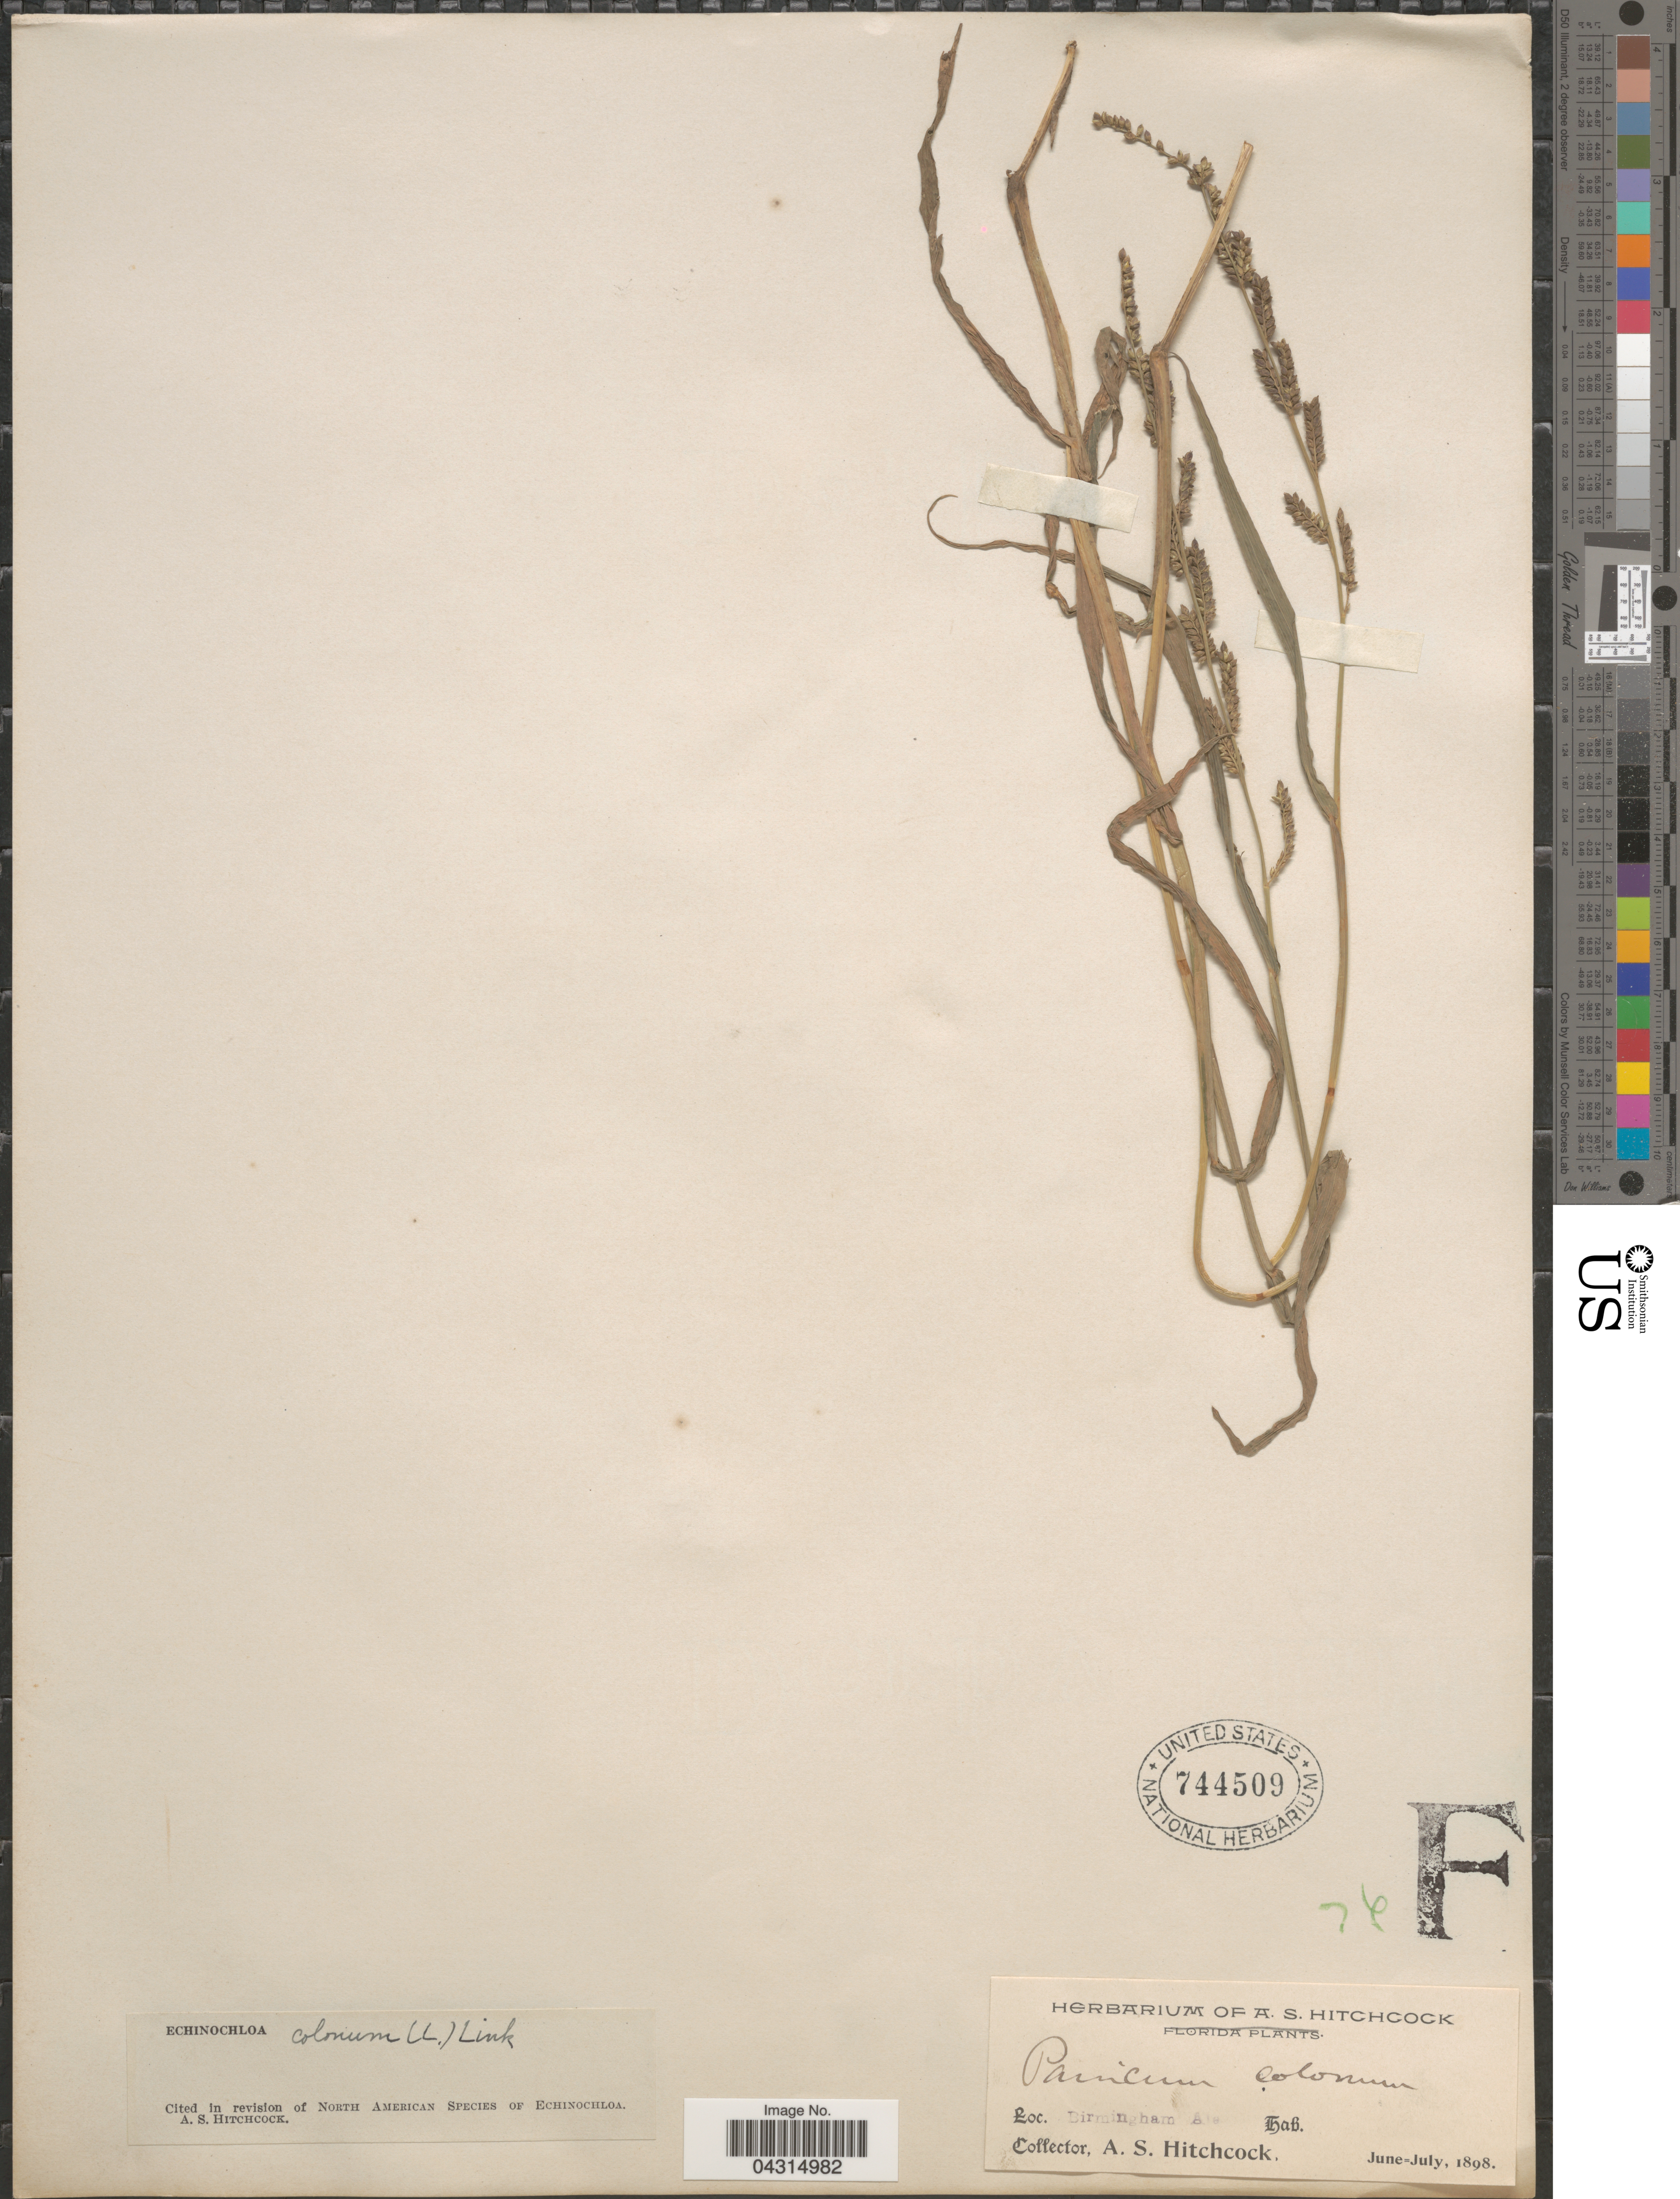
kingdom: Plantae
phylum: Tracheophyta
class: Liliopsida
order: Poales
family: Poaceae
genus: Echinochloa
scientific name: Echinochloa colona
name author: (L.) Link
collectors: A. S. Hitchcock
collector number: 76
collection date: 1898-06/1898-07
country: United States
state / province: Alabama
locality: Dirmingham.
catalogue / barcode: US 744509